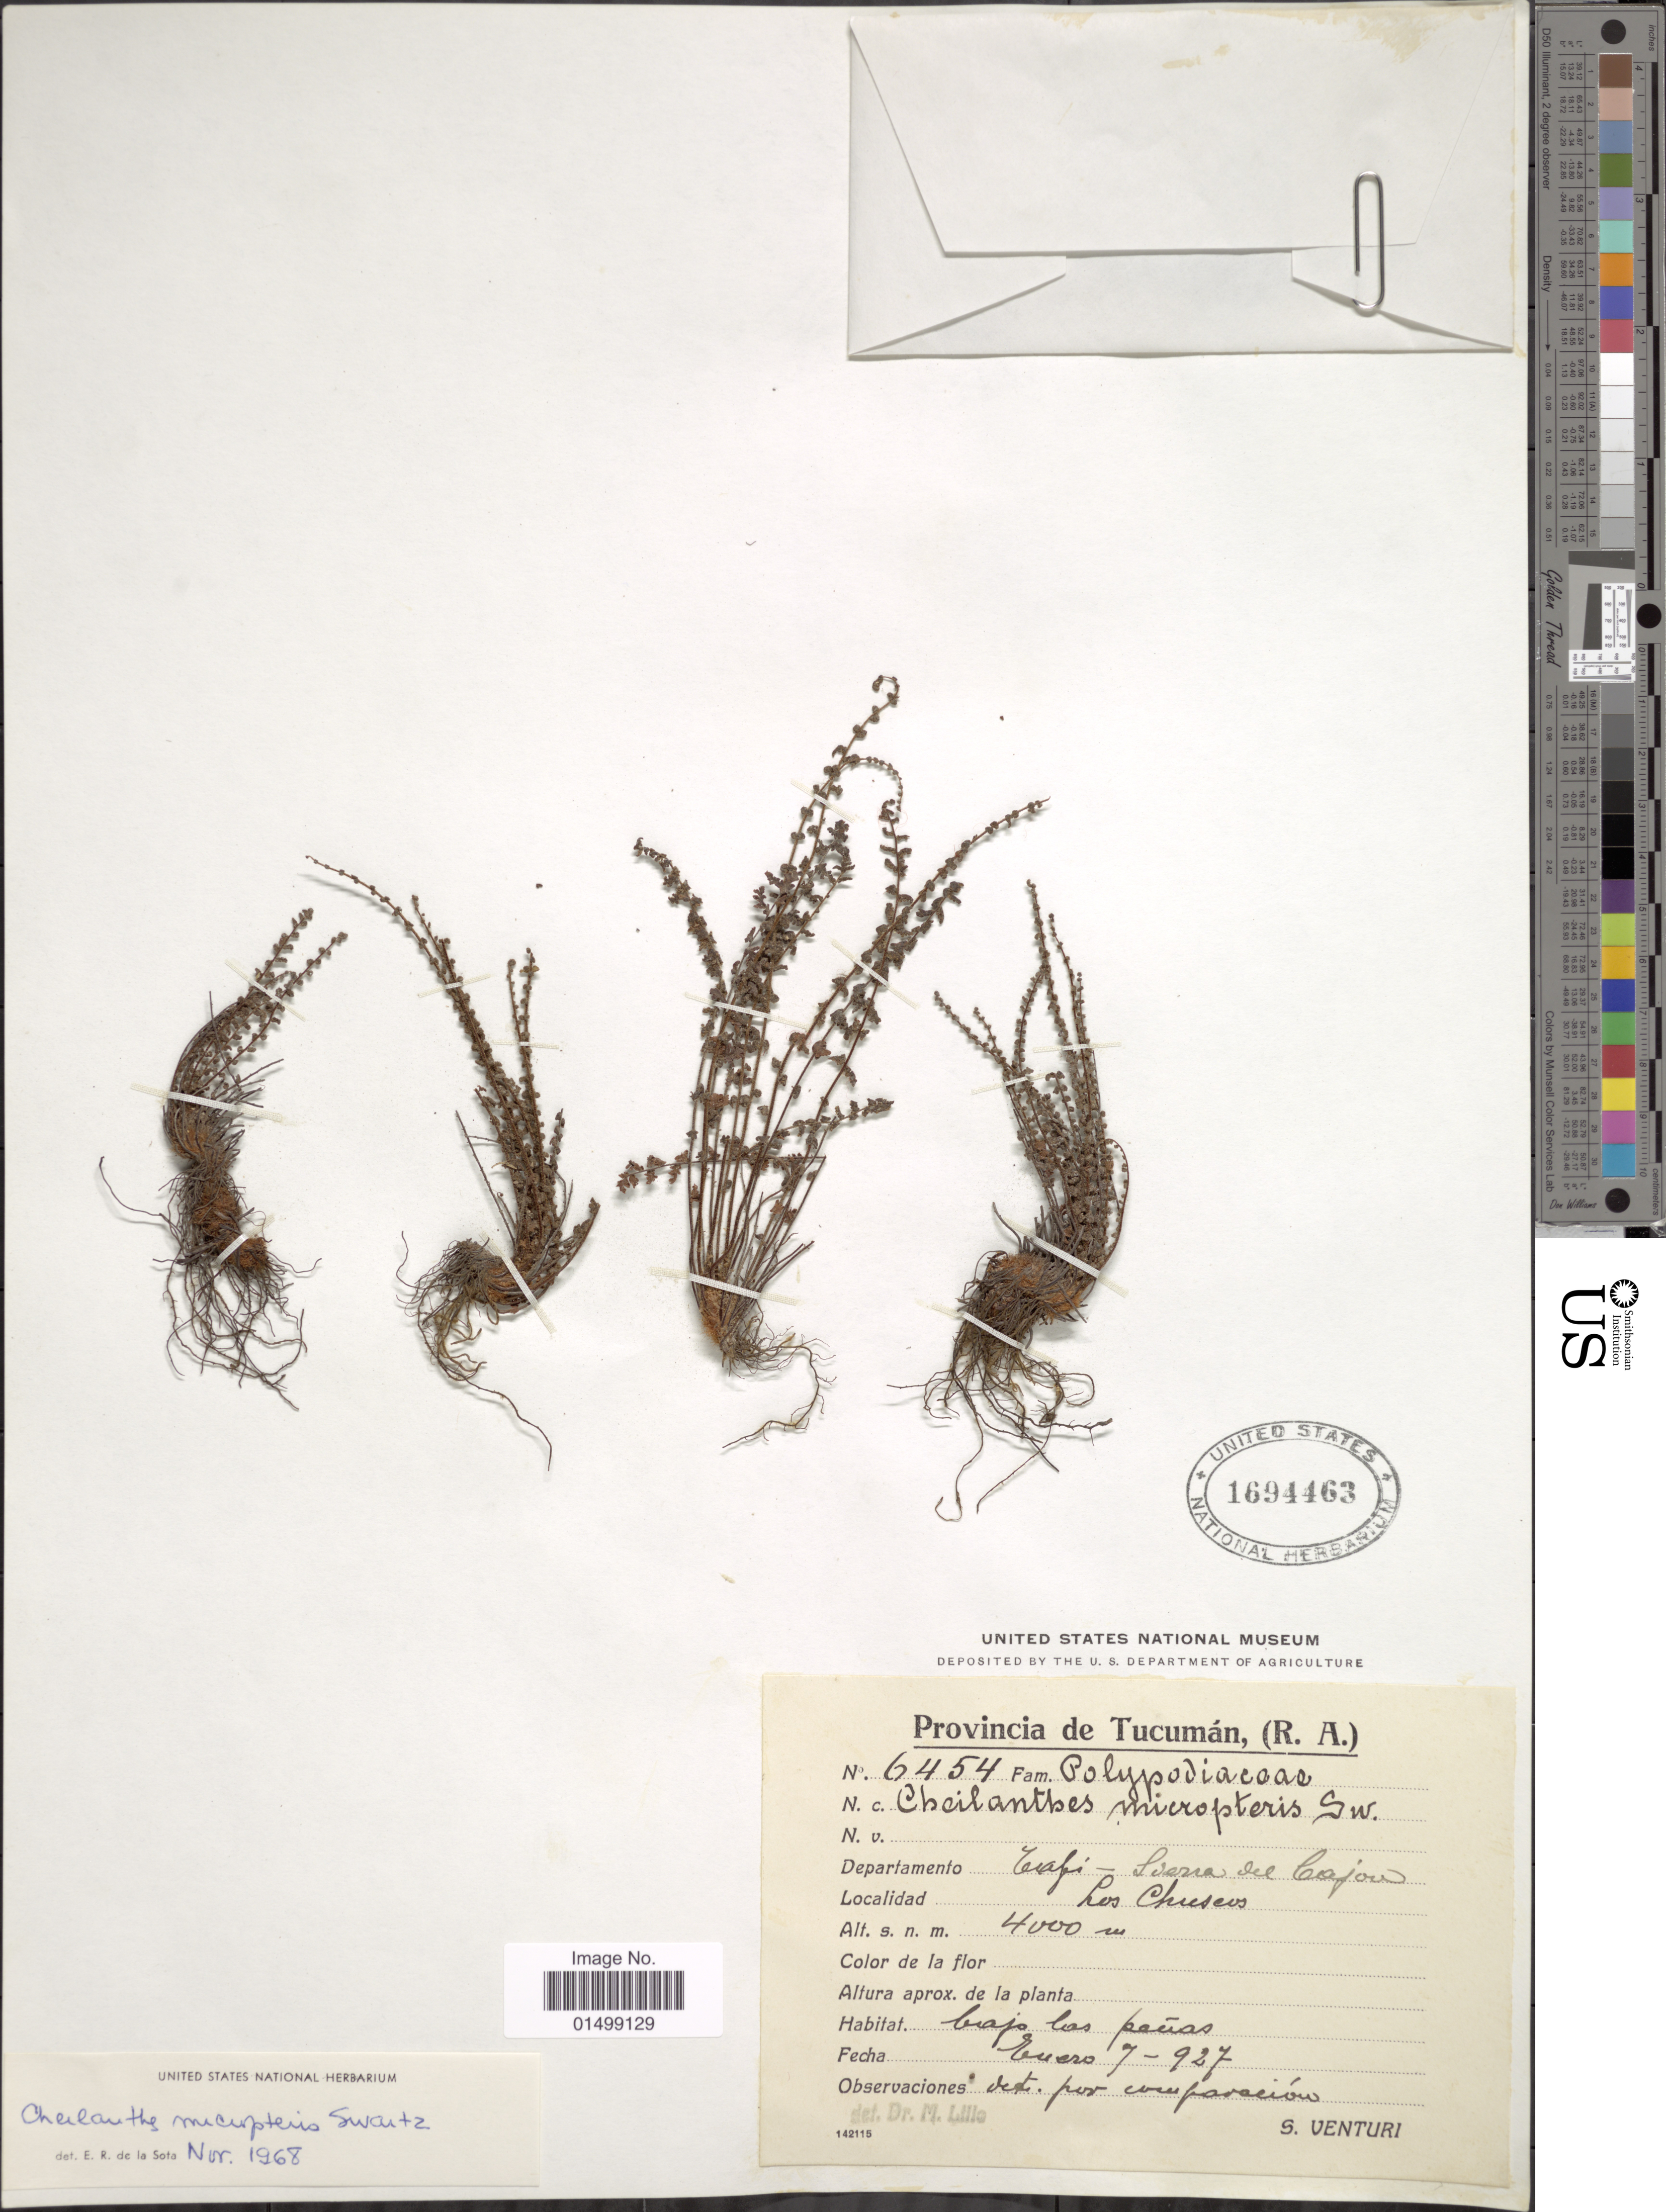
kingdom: Plantae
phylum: Tracheophyta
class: Polypodiopsida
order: Polypodiales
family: Pteridaceae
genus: Cheilanthes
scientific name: Cheilanthes micropteris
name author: Sw.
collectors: S. Venturi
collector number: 6454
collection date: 1927-01-07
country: Argentina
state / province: Tucuman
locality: Tafi- Sierra de Cajon, Los Chuscos.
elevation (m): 4000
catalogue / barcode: US 1694463